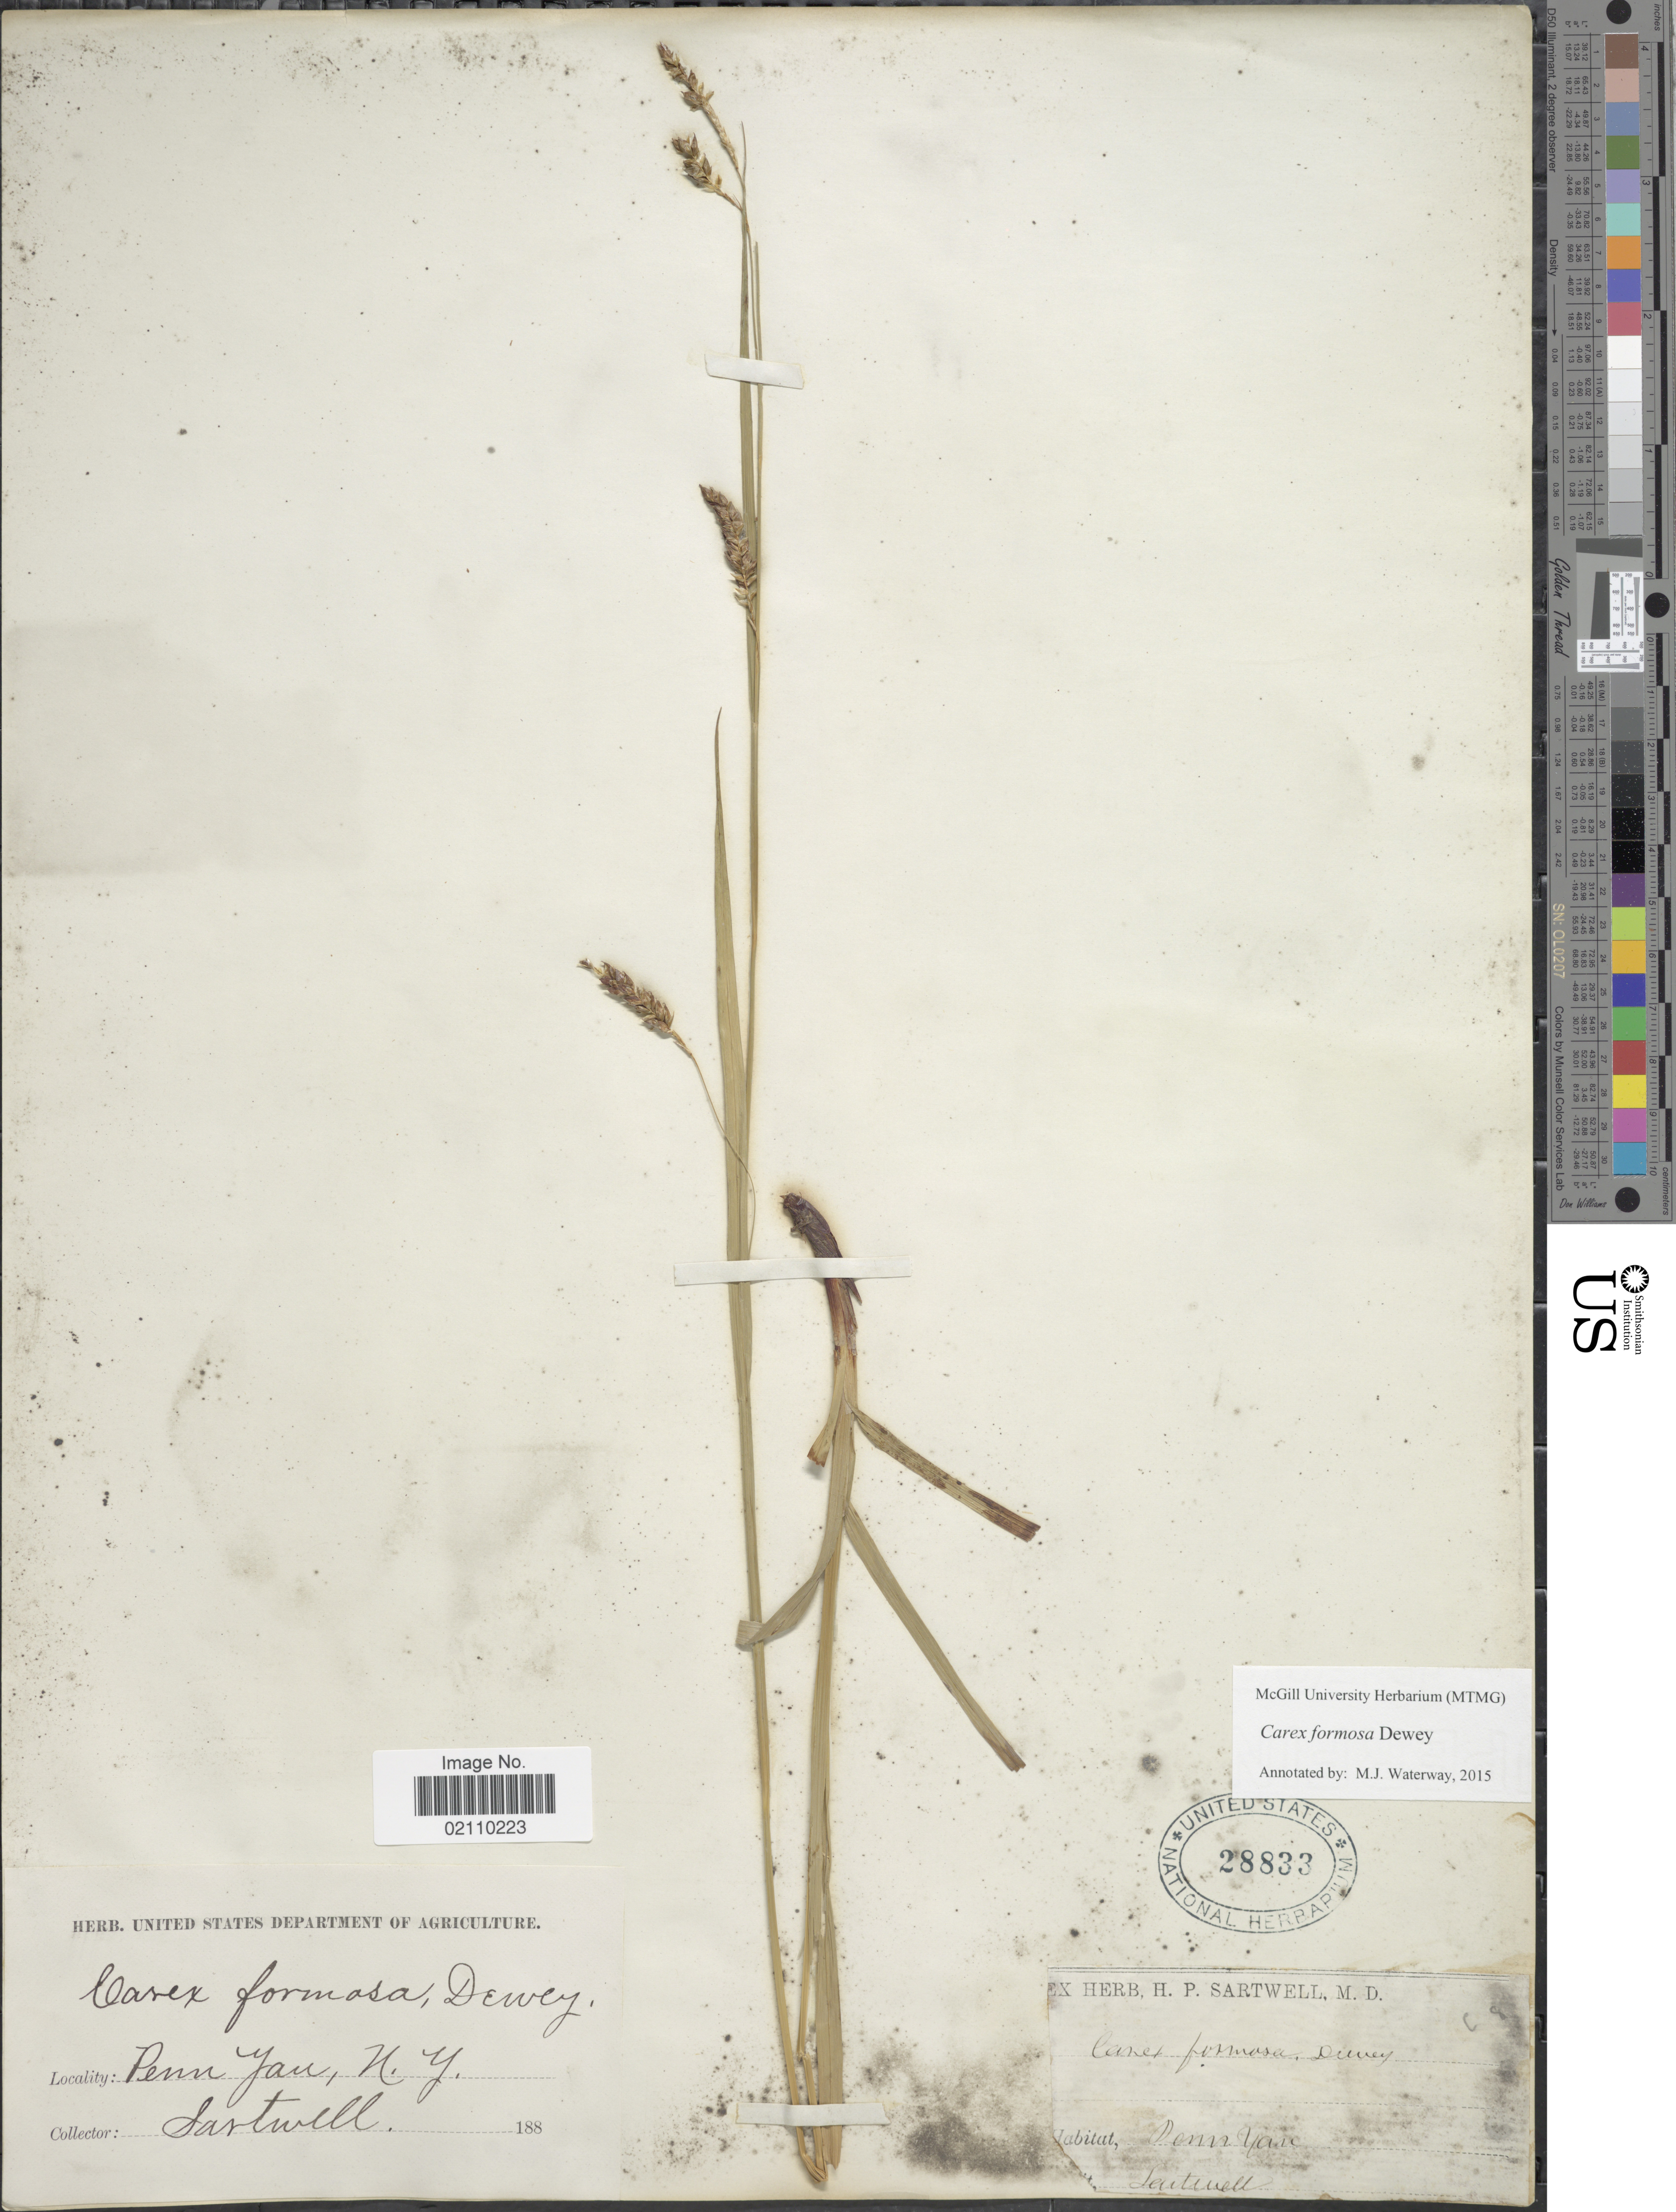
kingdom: Plantae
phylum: Tracheophyta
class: Liliopsida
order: Poales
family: Cyperaceae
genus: Carex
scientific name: Carex formosa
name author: Dewey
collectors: H. P. Sartwell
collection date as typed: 188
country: United States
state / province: New York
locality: Penn Yan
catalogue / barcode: US 28833